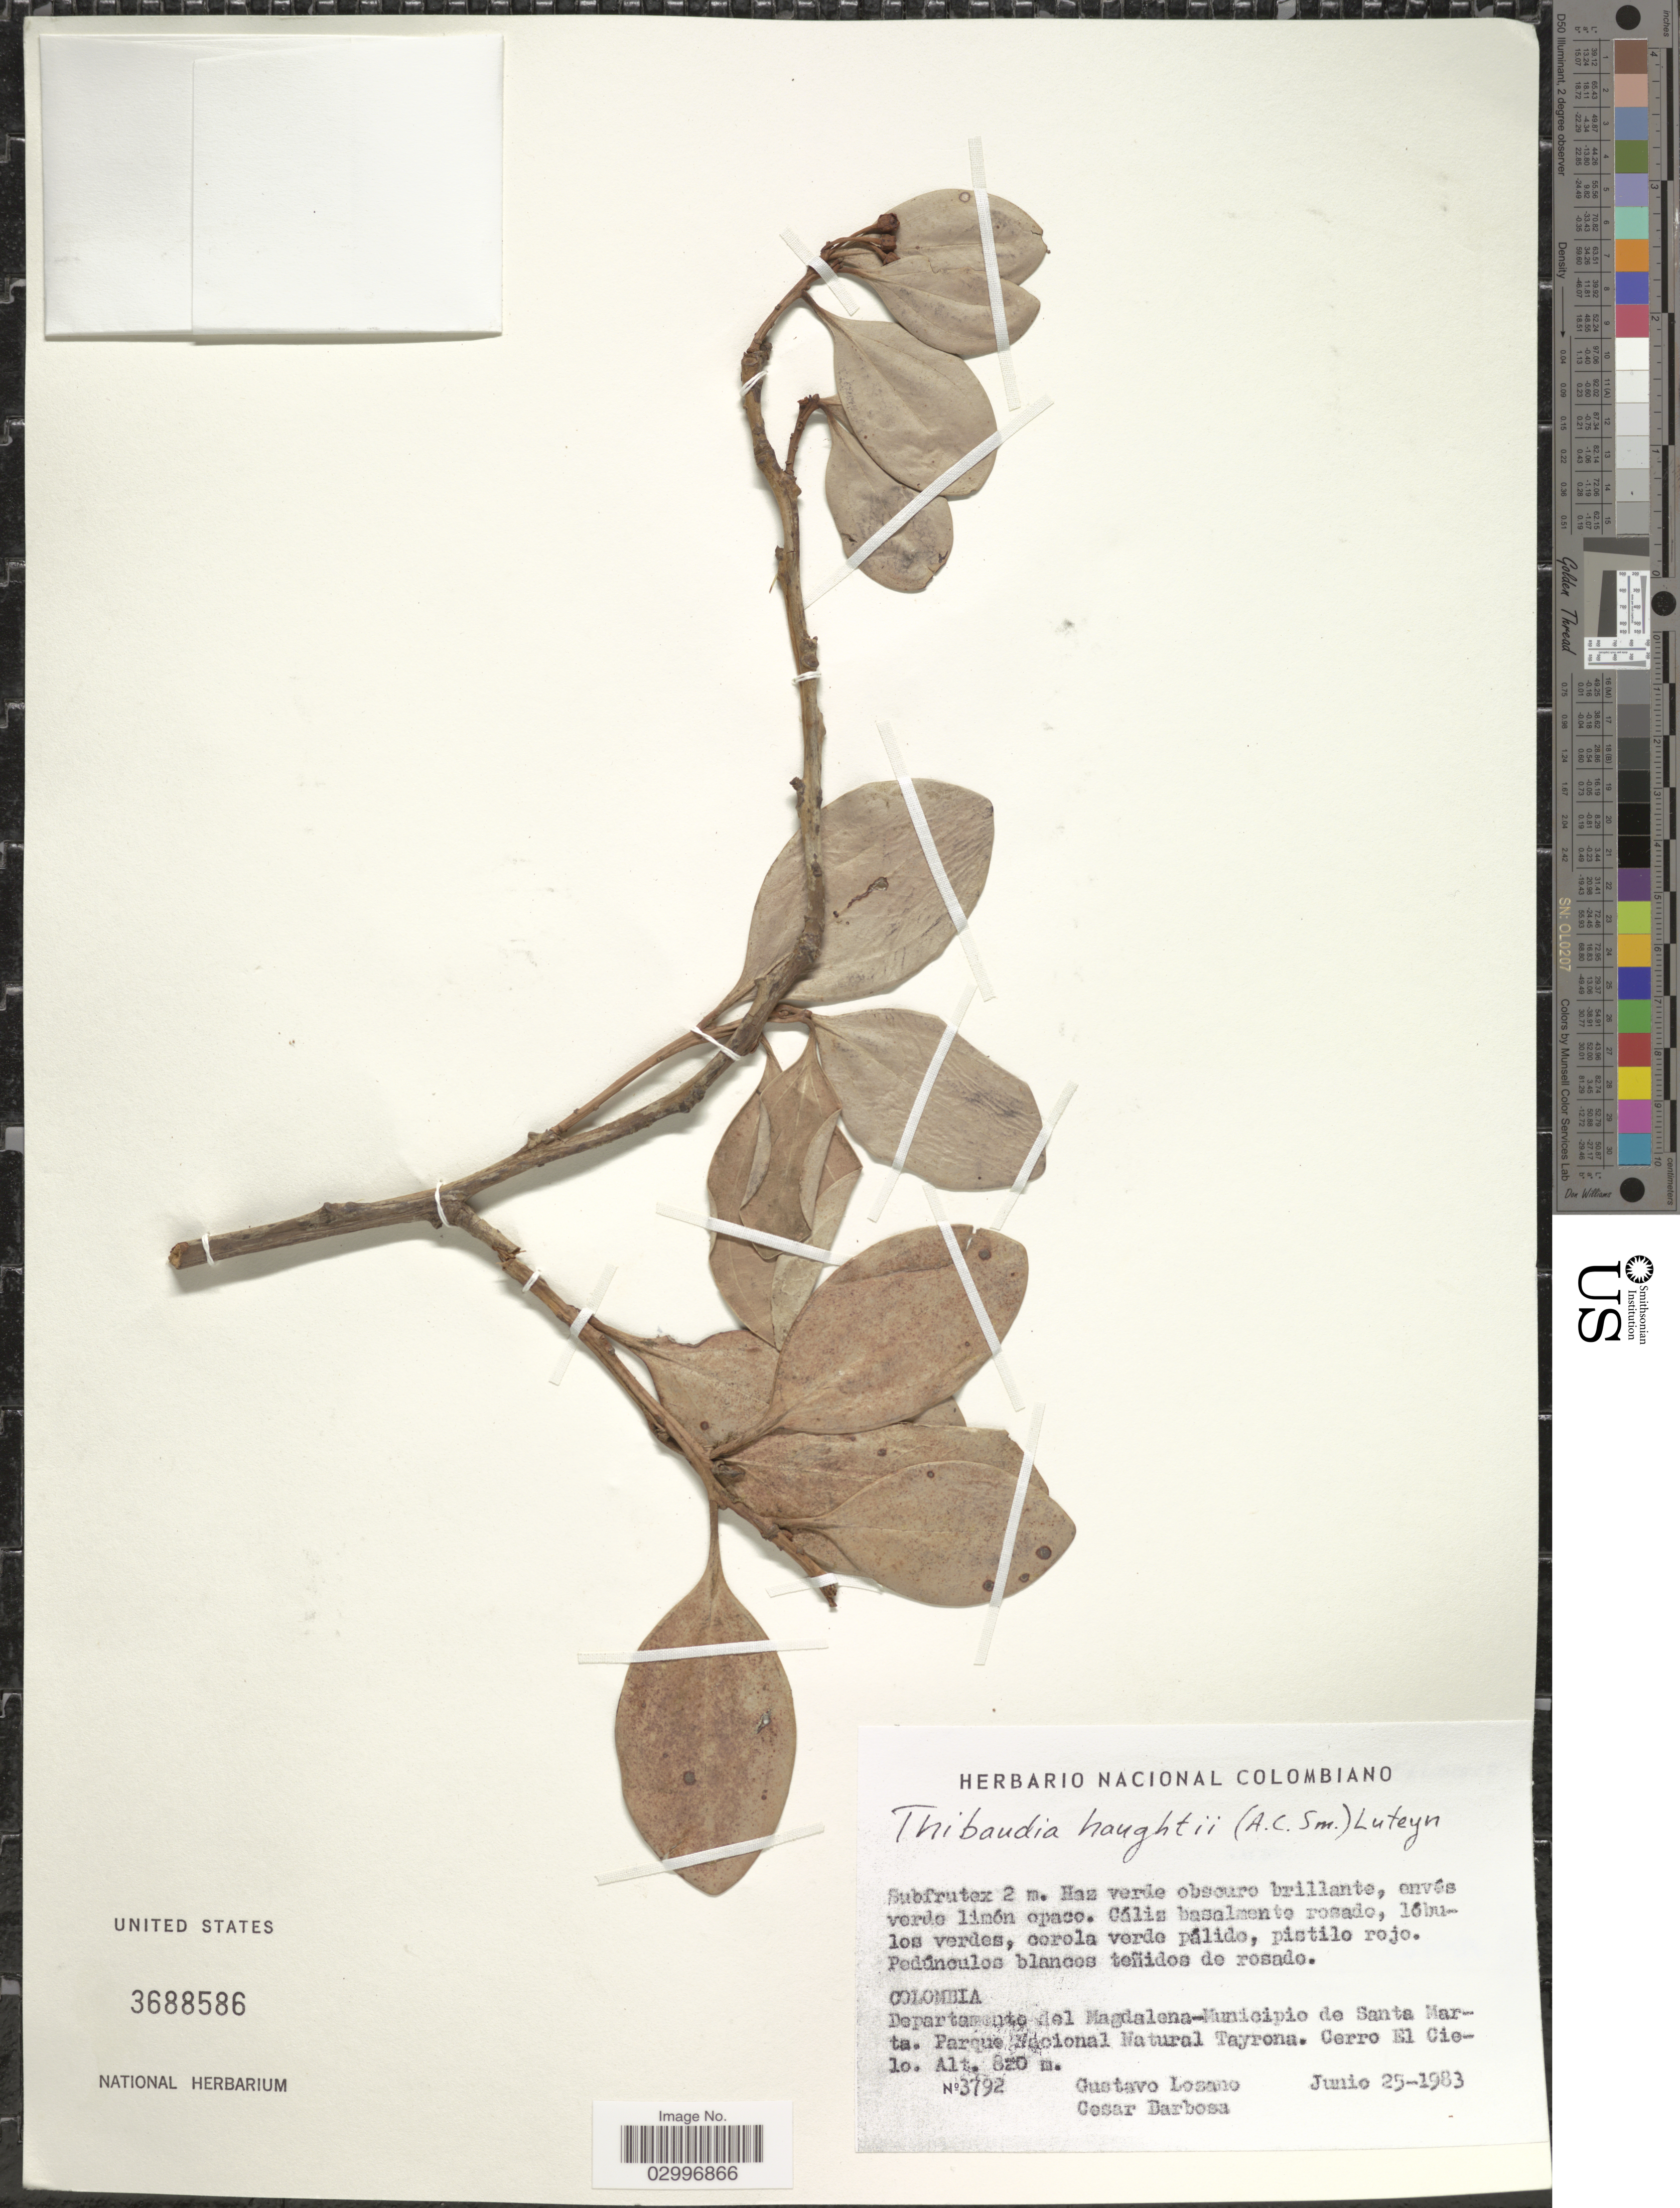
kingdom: Plantae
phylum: Tracheophyta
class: Magnoliopsida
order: Ericales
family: Ericaceae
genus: Thibaudia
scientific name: Thibaudia haughtii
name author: (A.C. Sm.) Luteyn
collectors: G. Lozano-Contreras & C. E. Barbosa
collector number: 3792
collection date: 1983-06-25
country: Colombia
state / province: Magdalena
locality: Departamento del Magdalena-Municipio de Santa Maria. Parque Nacional Natural Tayrona. Cerro El Cielo.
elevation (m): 820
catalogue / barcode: US 3688586